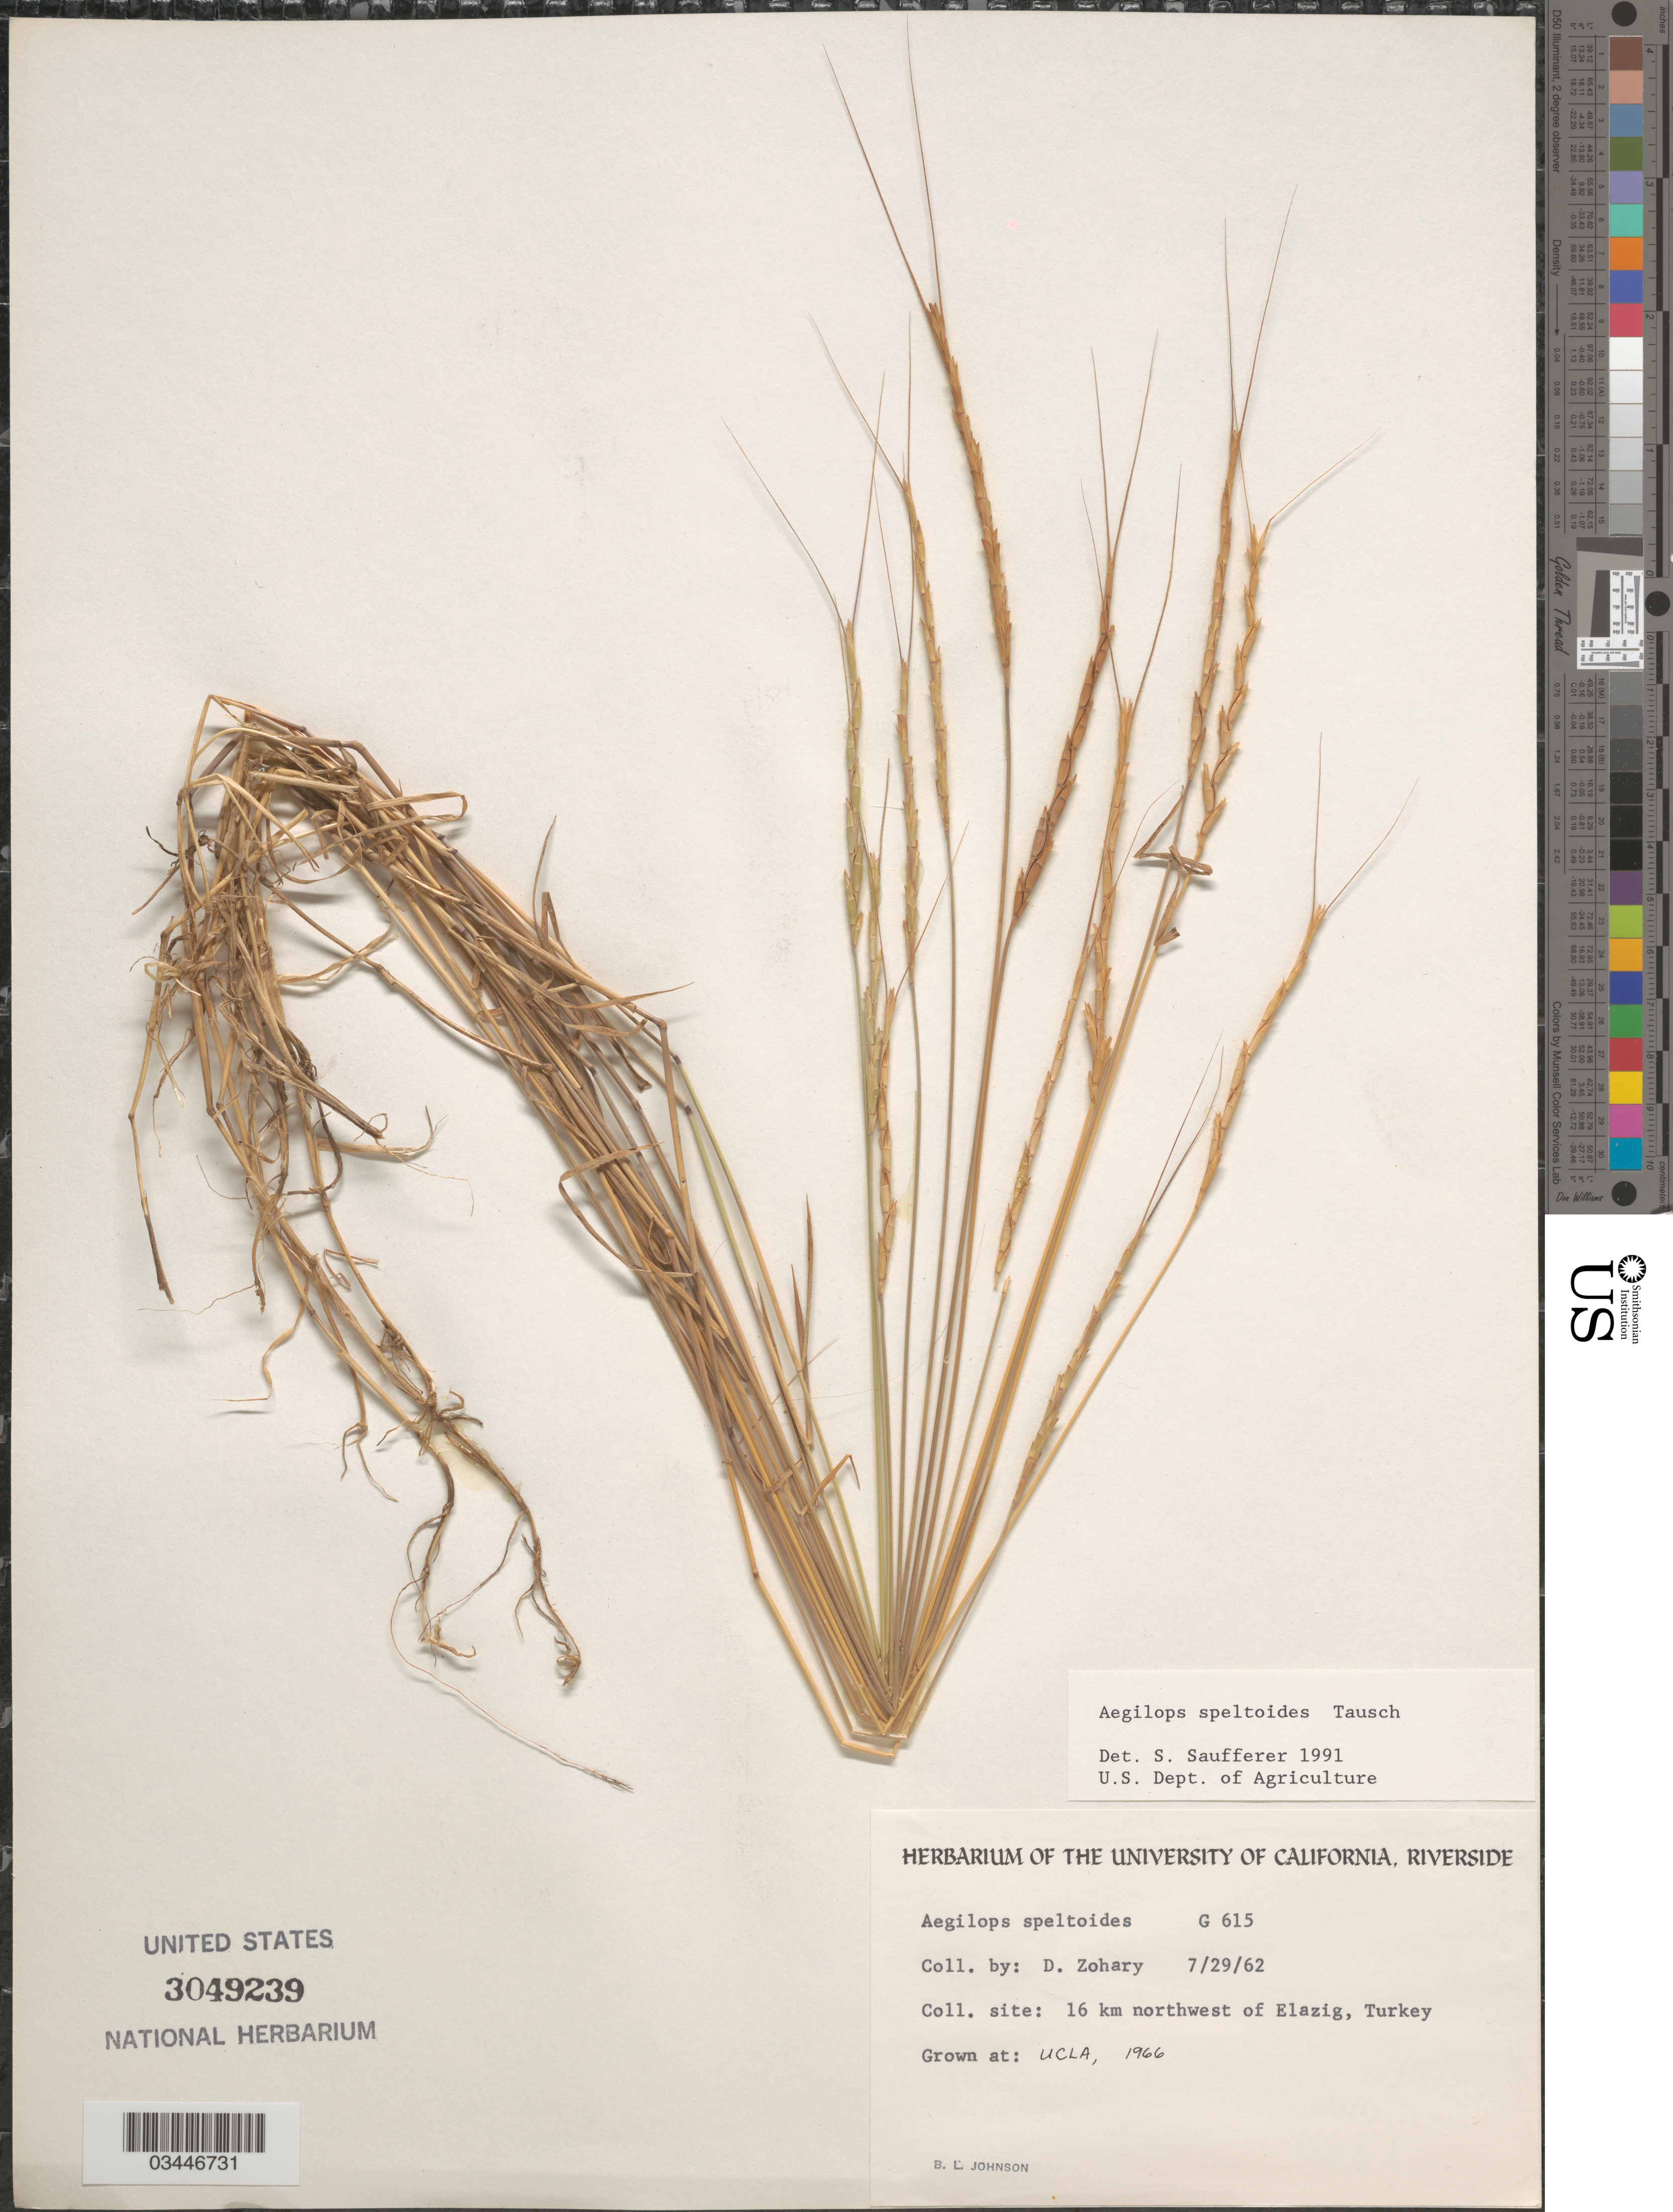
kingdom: Plantae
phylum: Tracheophyta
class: Liliopsida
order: Poales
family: Poaceae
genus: Aegilops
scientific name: Aegilops speltoides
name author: Tausch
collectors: B. Johnson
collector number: G615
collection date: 1966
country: United States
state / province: California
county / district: Los Angeles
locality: UCLA.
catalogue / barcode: US 3049239